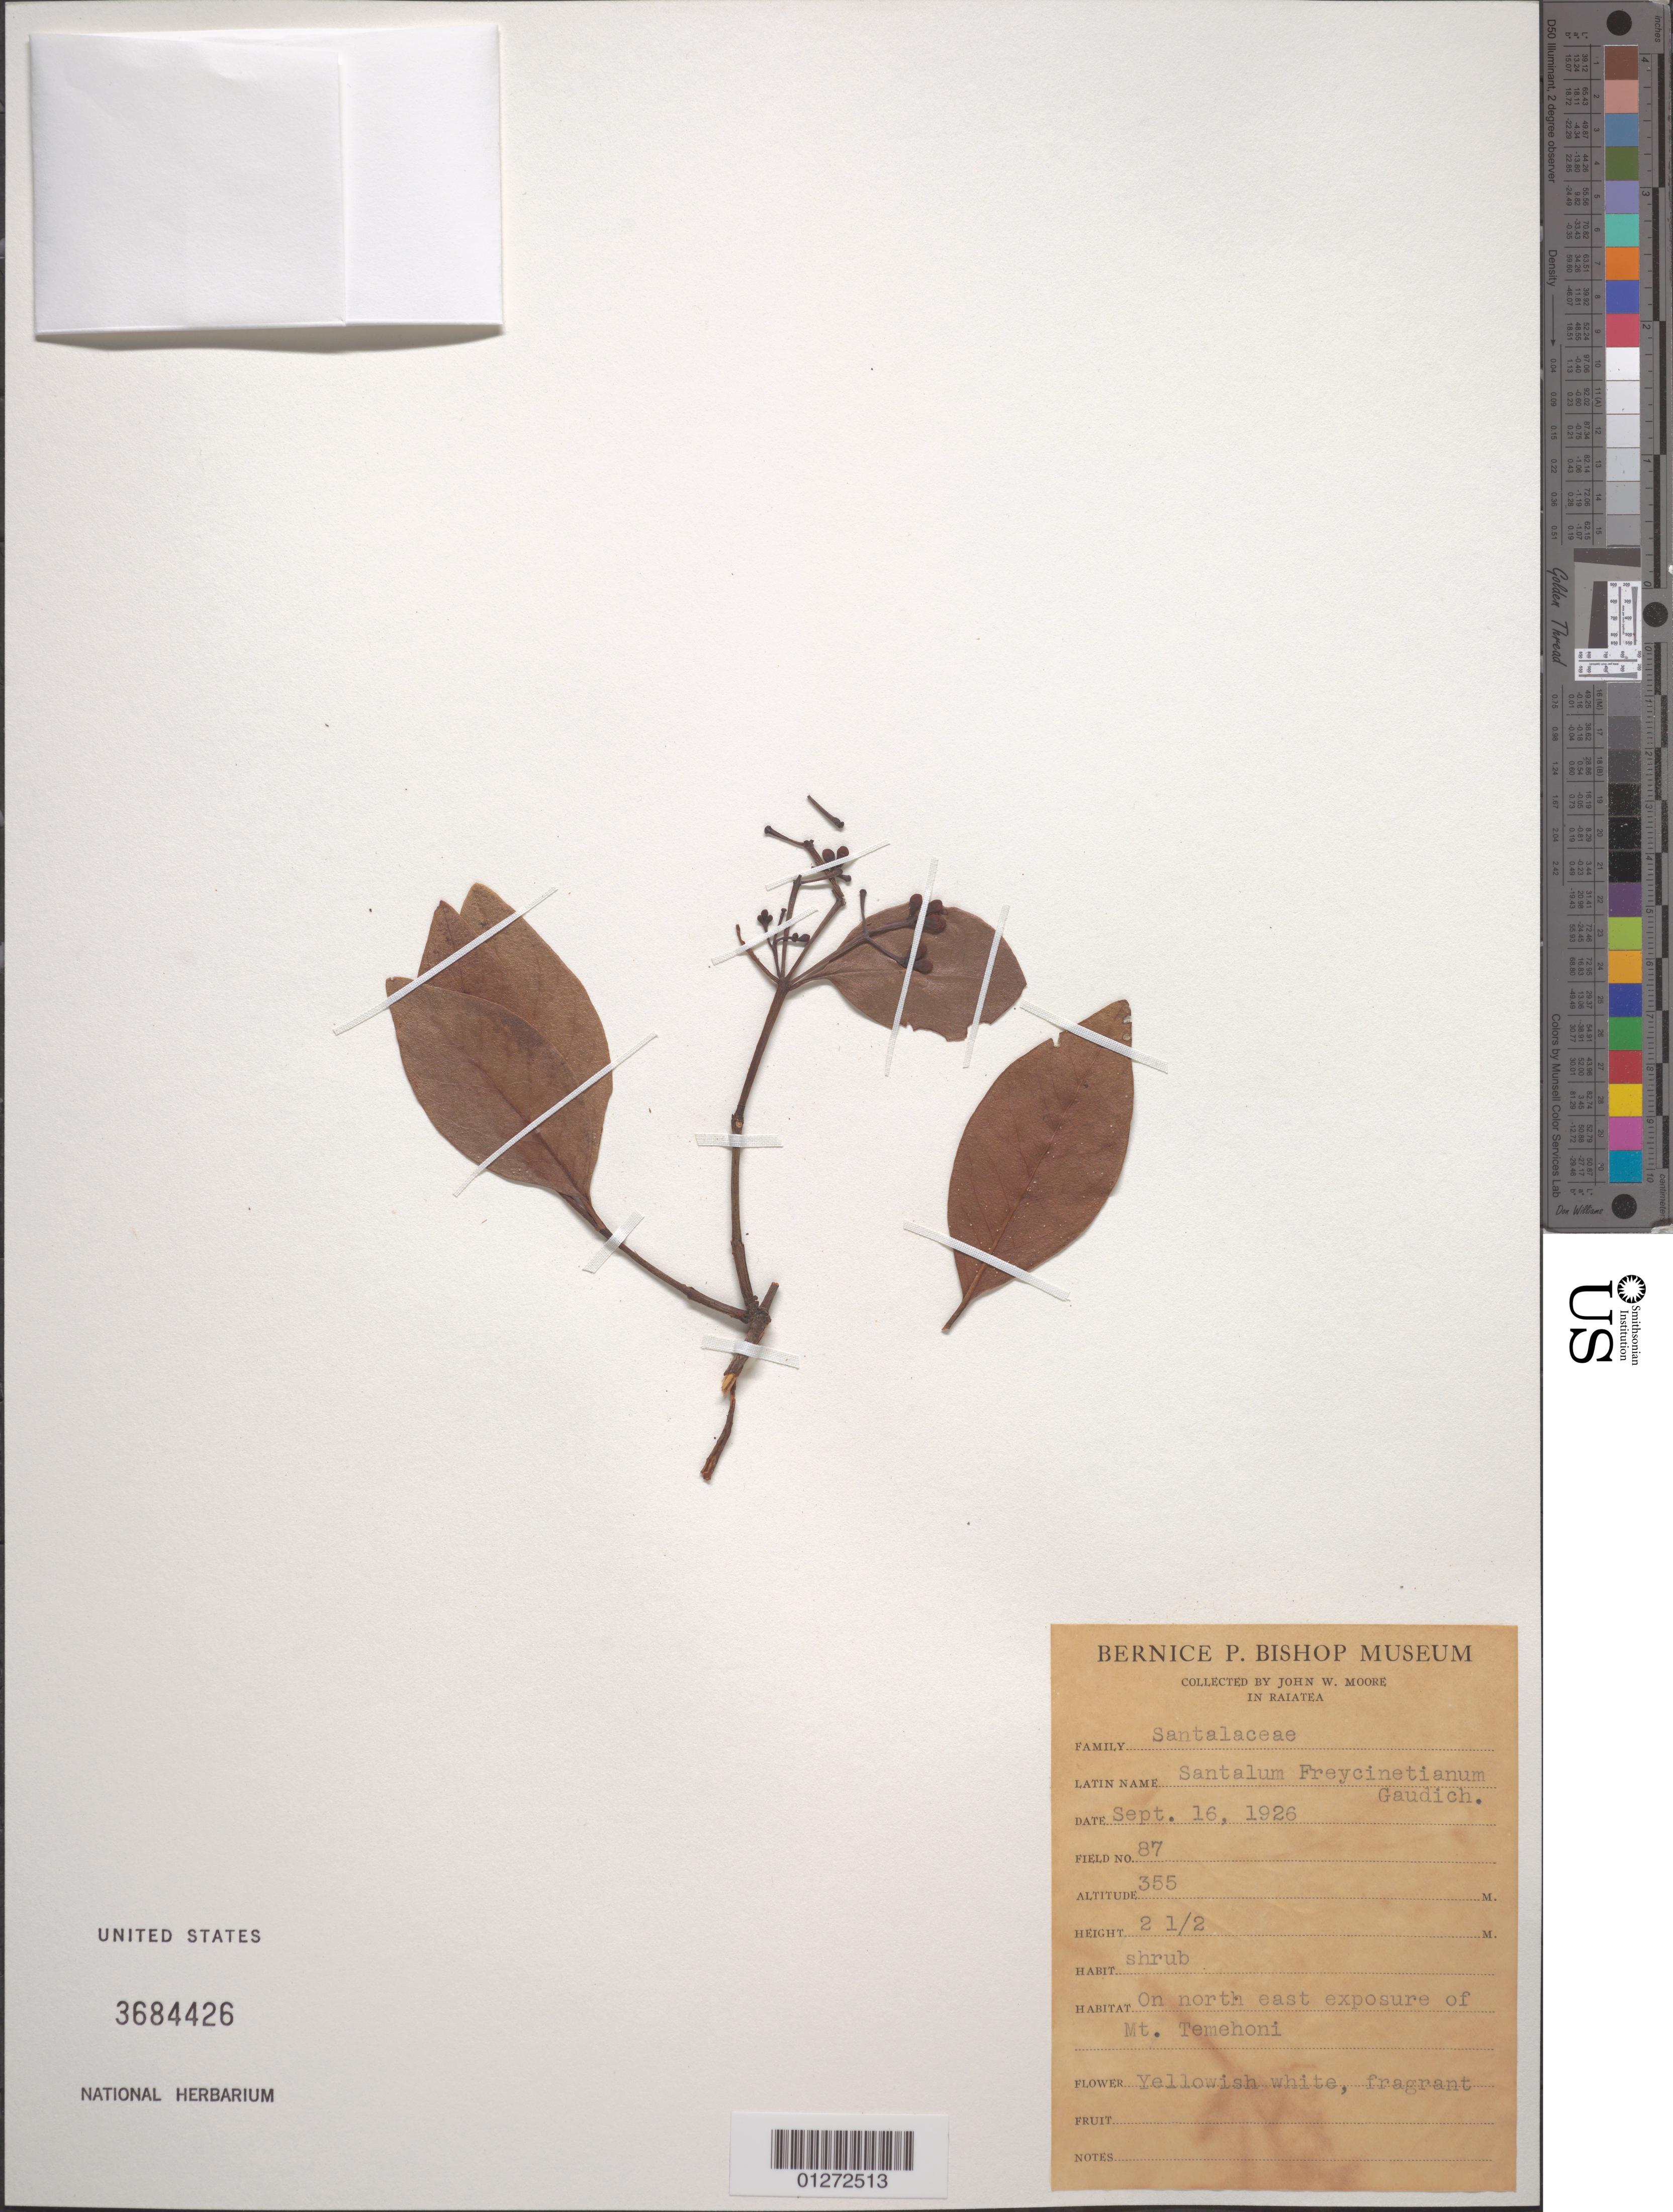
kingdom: Plantae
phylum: Tracheophyta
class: Magnoliopsida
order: Santalales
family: Santalaceae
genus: Santalum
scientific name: Santalum freycinetianum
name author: Gaudich.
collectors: J. W. Moore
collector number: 87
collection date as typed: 16 Sep 1926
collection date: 1926-09-16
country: French Polynesia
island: Raiatea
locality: Mt. Temehoni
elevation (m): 355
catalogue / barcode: US 3684426